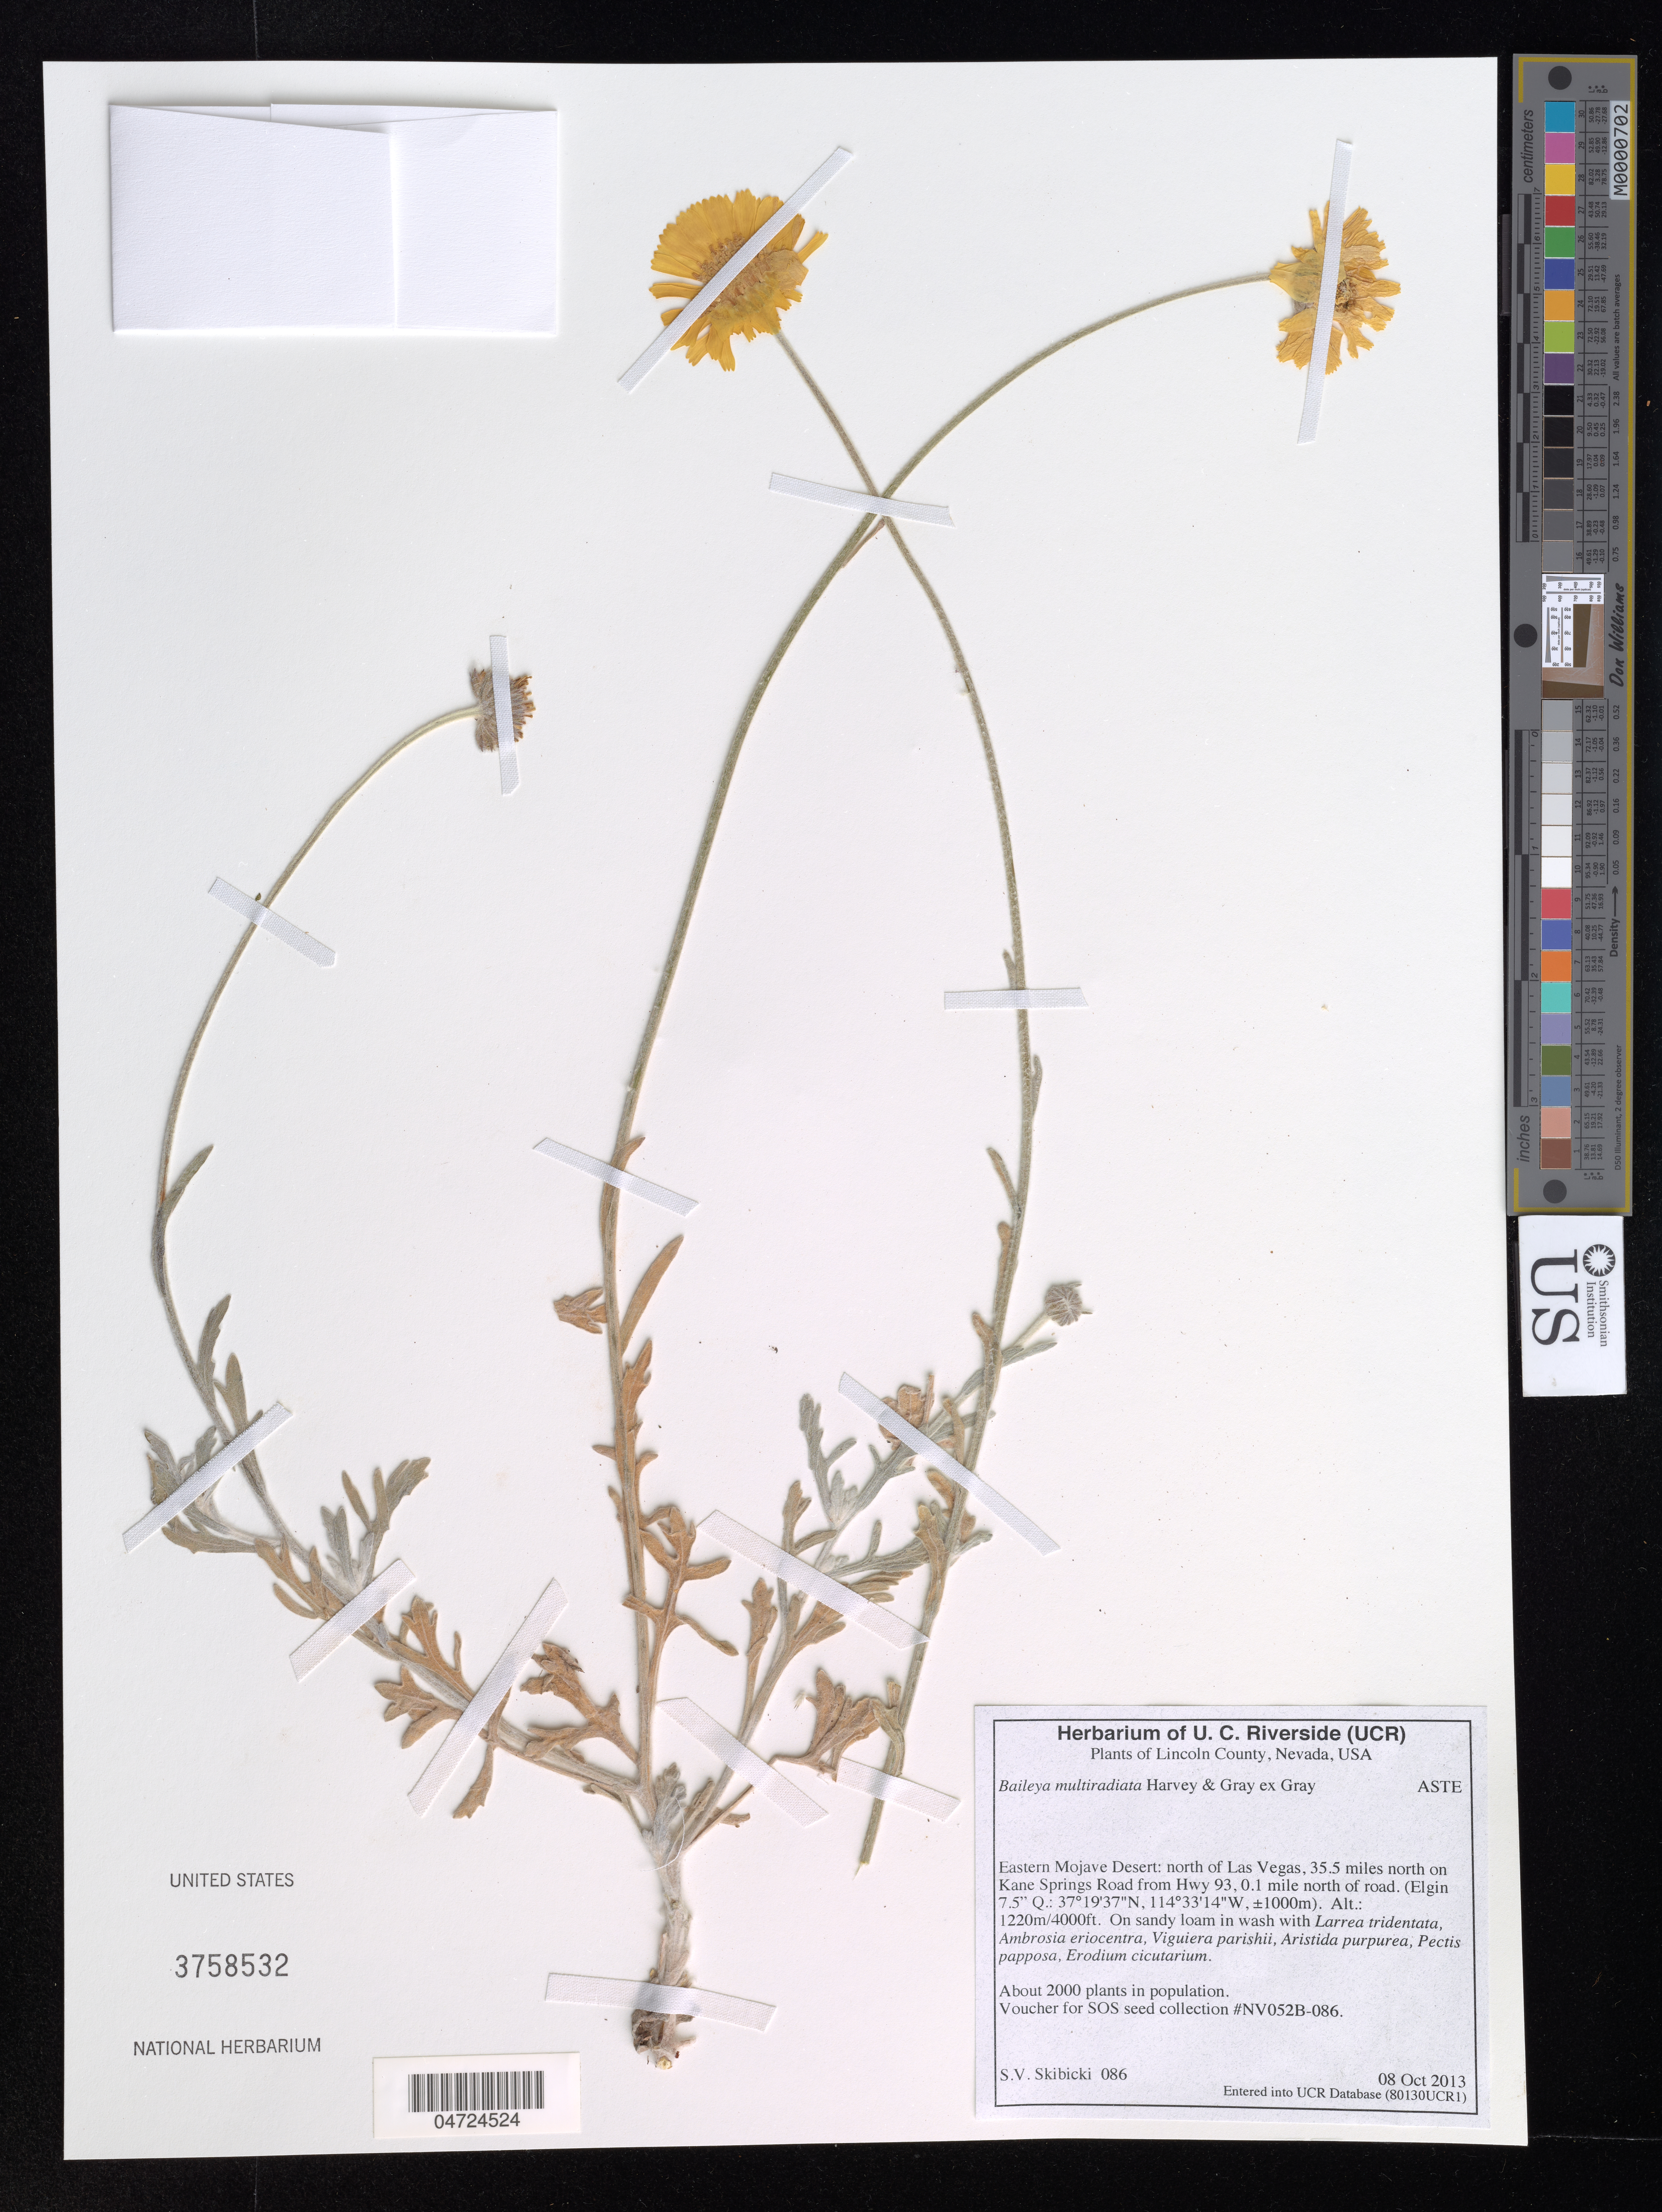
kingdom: Plantae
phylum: Tracheophyta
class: Magnoliopsida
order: Asterales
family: Asteraceae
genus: Baileya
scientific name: Baileya multiradiata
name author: Harv. & A. Gray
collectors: S. Skibicki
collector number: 086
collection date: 2013-10-08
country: United States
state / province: Nevada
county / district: Lincoln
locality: Lincoln County. Eastern Mojave Desert: north of Las Vegas, 35.5 miles north on Kane Springs Road from Hwy 93, 0.1 mile north of road. (Elgin 7.5" Q.).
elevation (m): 1220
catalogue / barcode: US 3758532